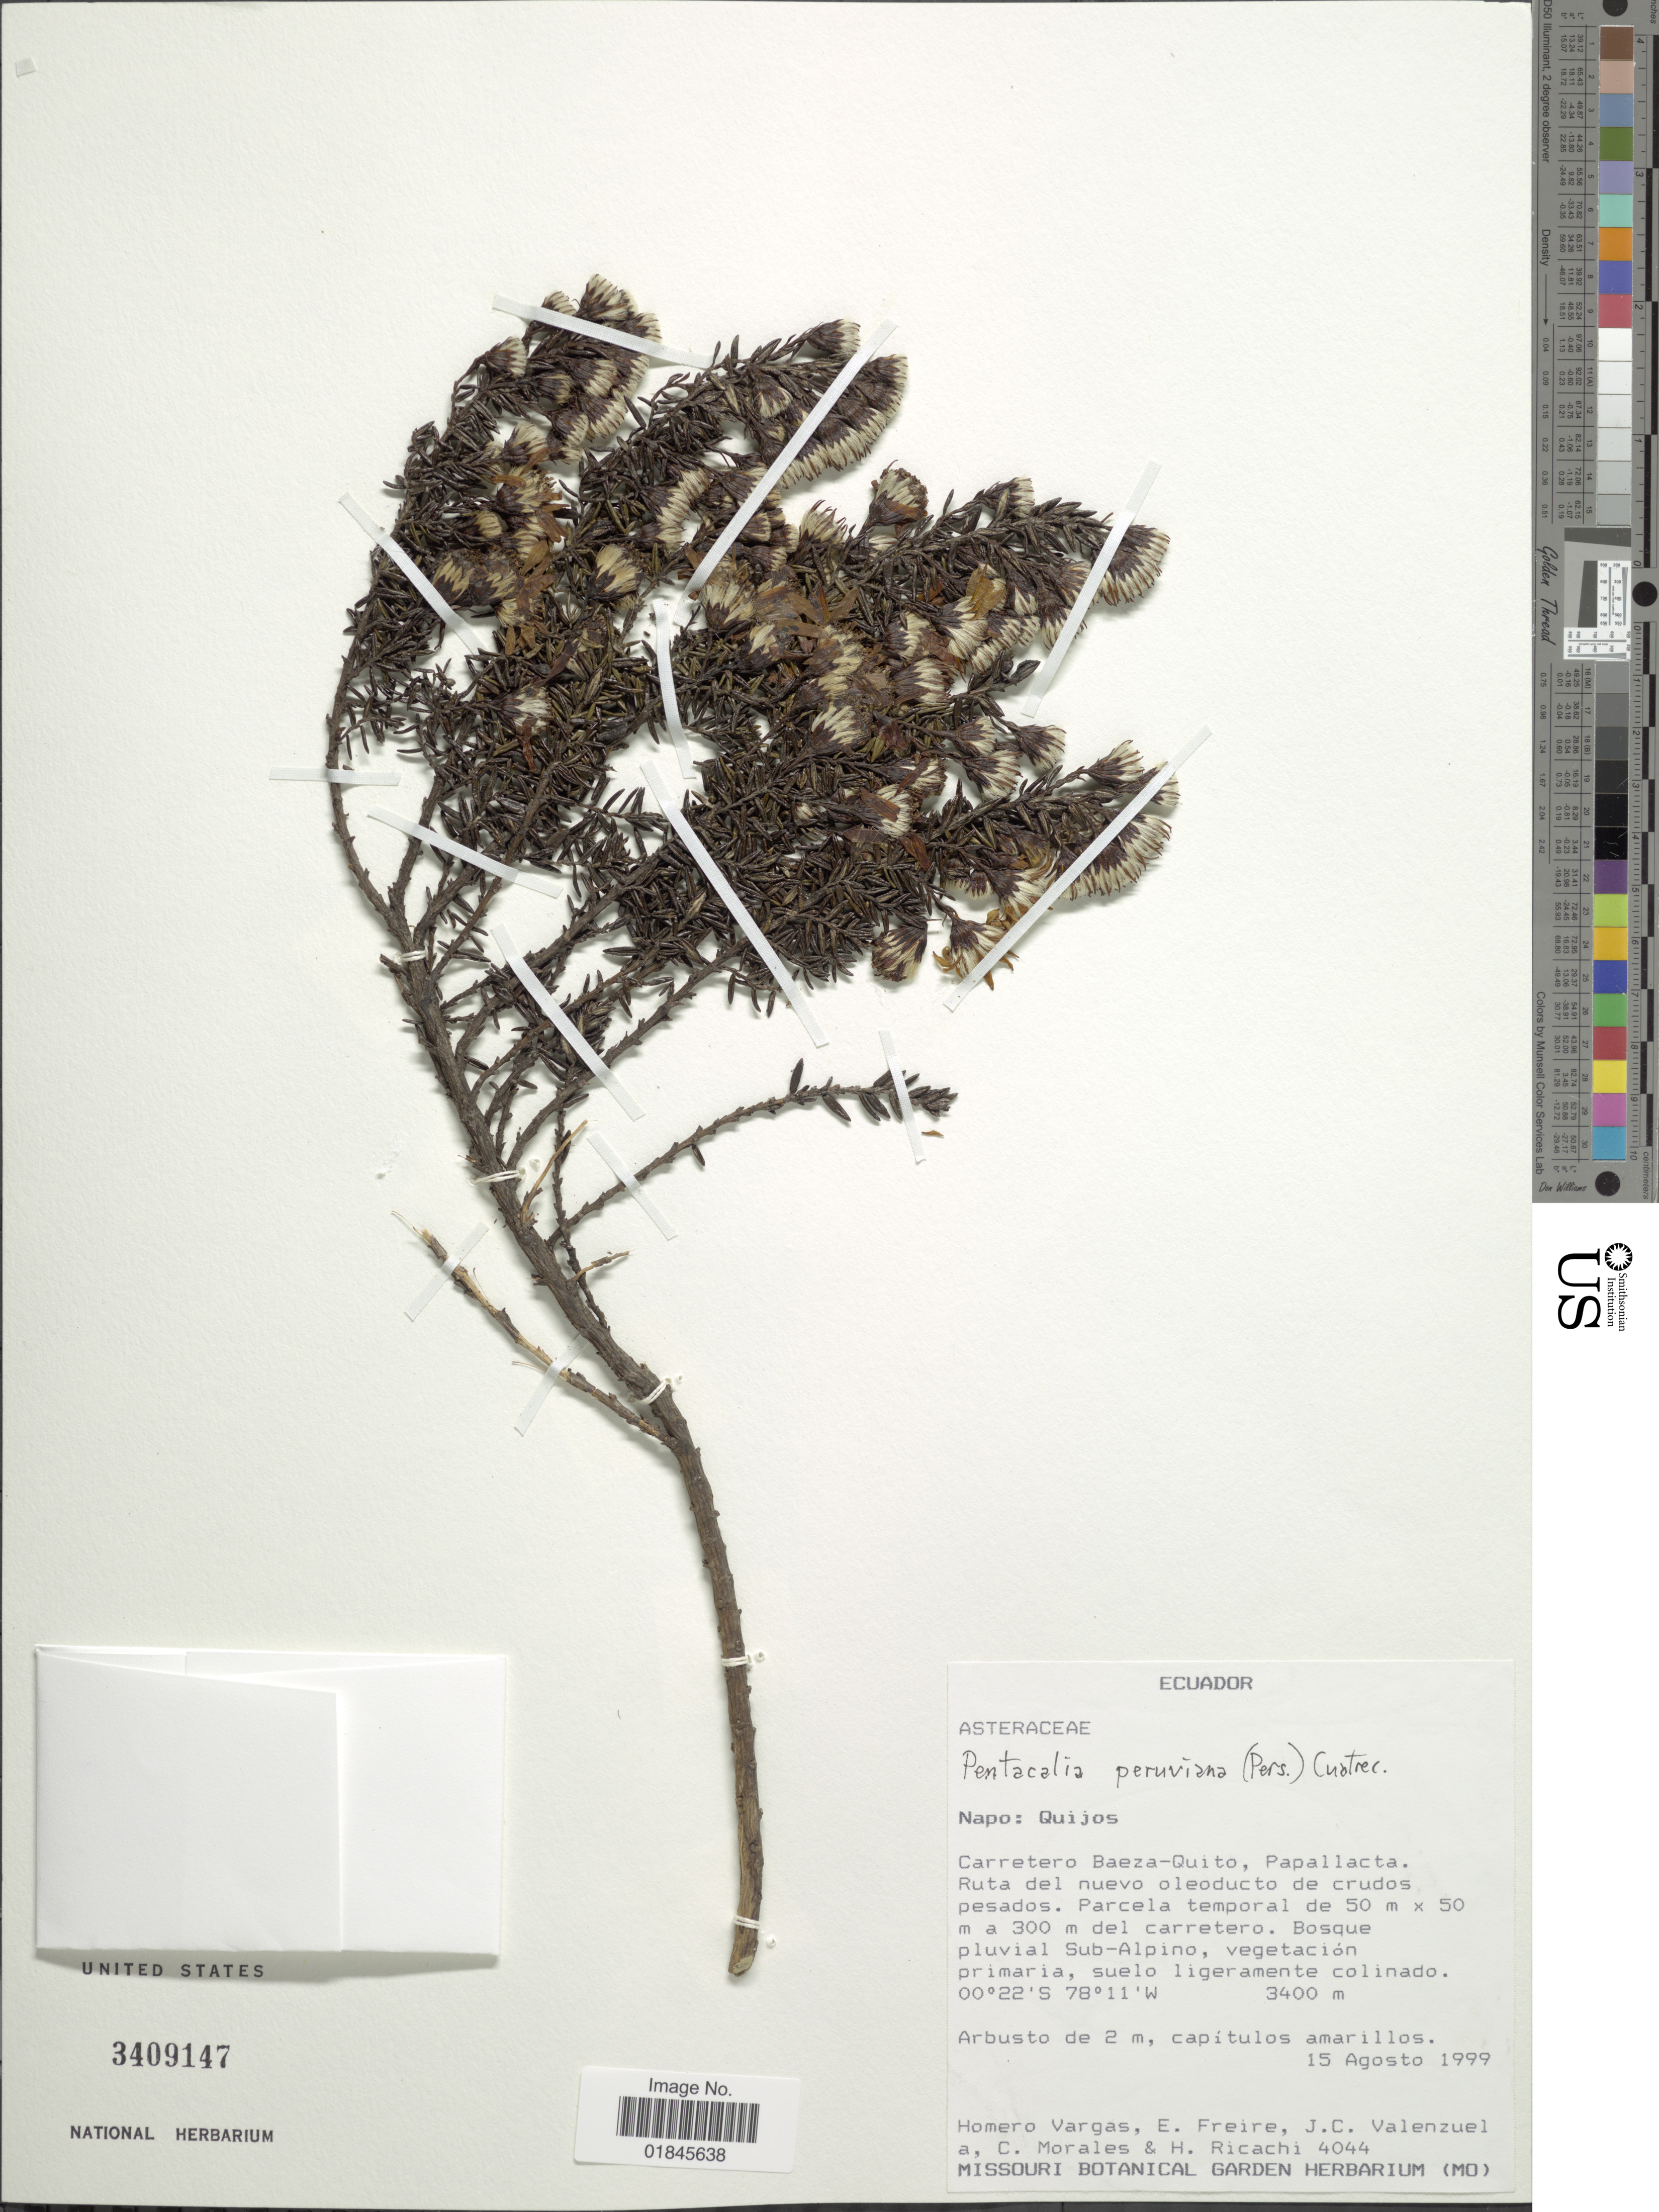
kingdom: Plantae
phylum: Tracheophyta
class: Magnoliopsida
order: Asterales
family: Asteraceae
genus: Pentacalia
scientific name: Pentacalia peruviana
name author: (Pers.) Cuatrec.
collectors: H. Vargas, E. Freire, J. Valenzuela, C. Morales & H. Ricachi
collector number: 4044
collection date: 1999-08-15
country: Ecuador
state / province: Napo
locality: Napo: Quijos. Carretero Baeza-Quito, Papallacta. Ruta del nuevo oleoducto de crudos pesados.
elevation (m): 3400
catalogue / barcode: US 3409147